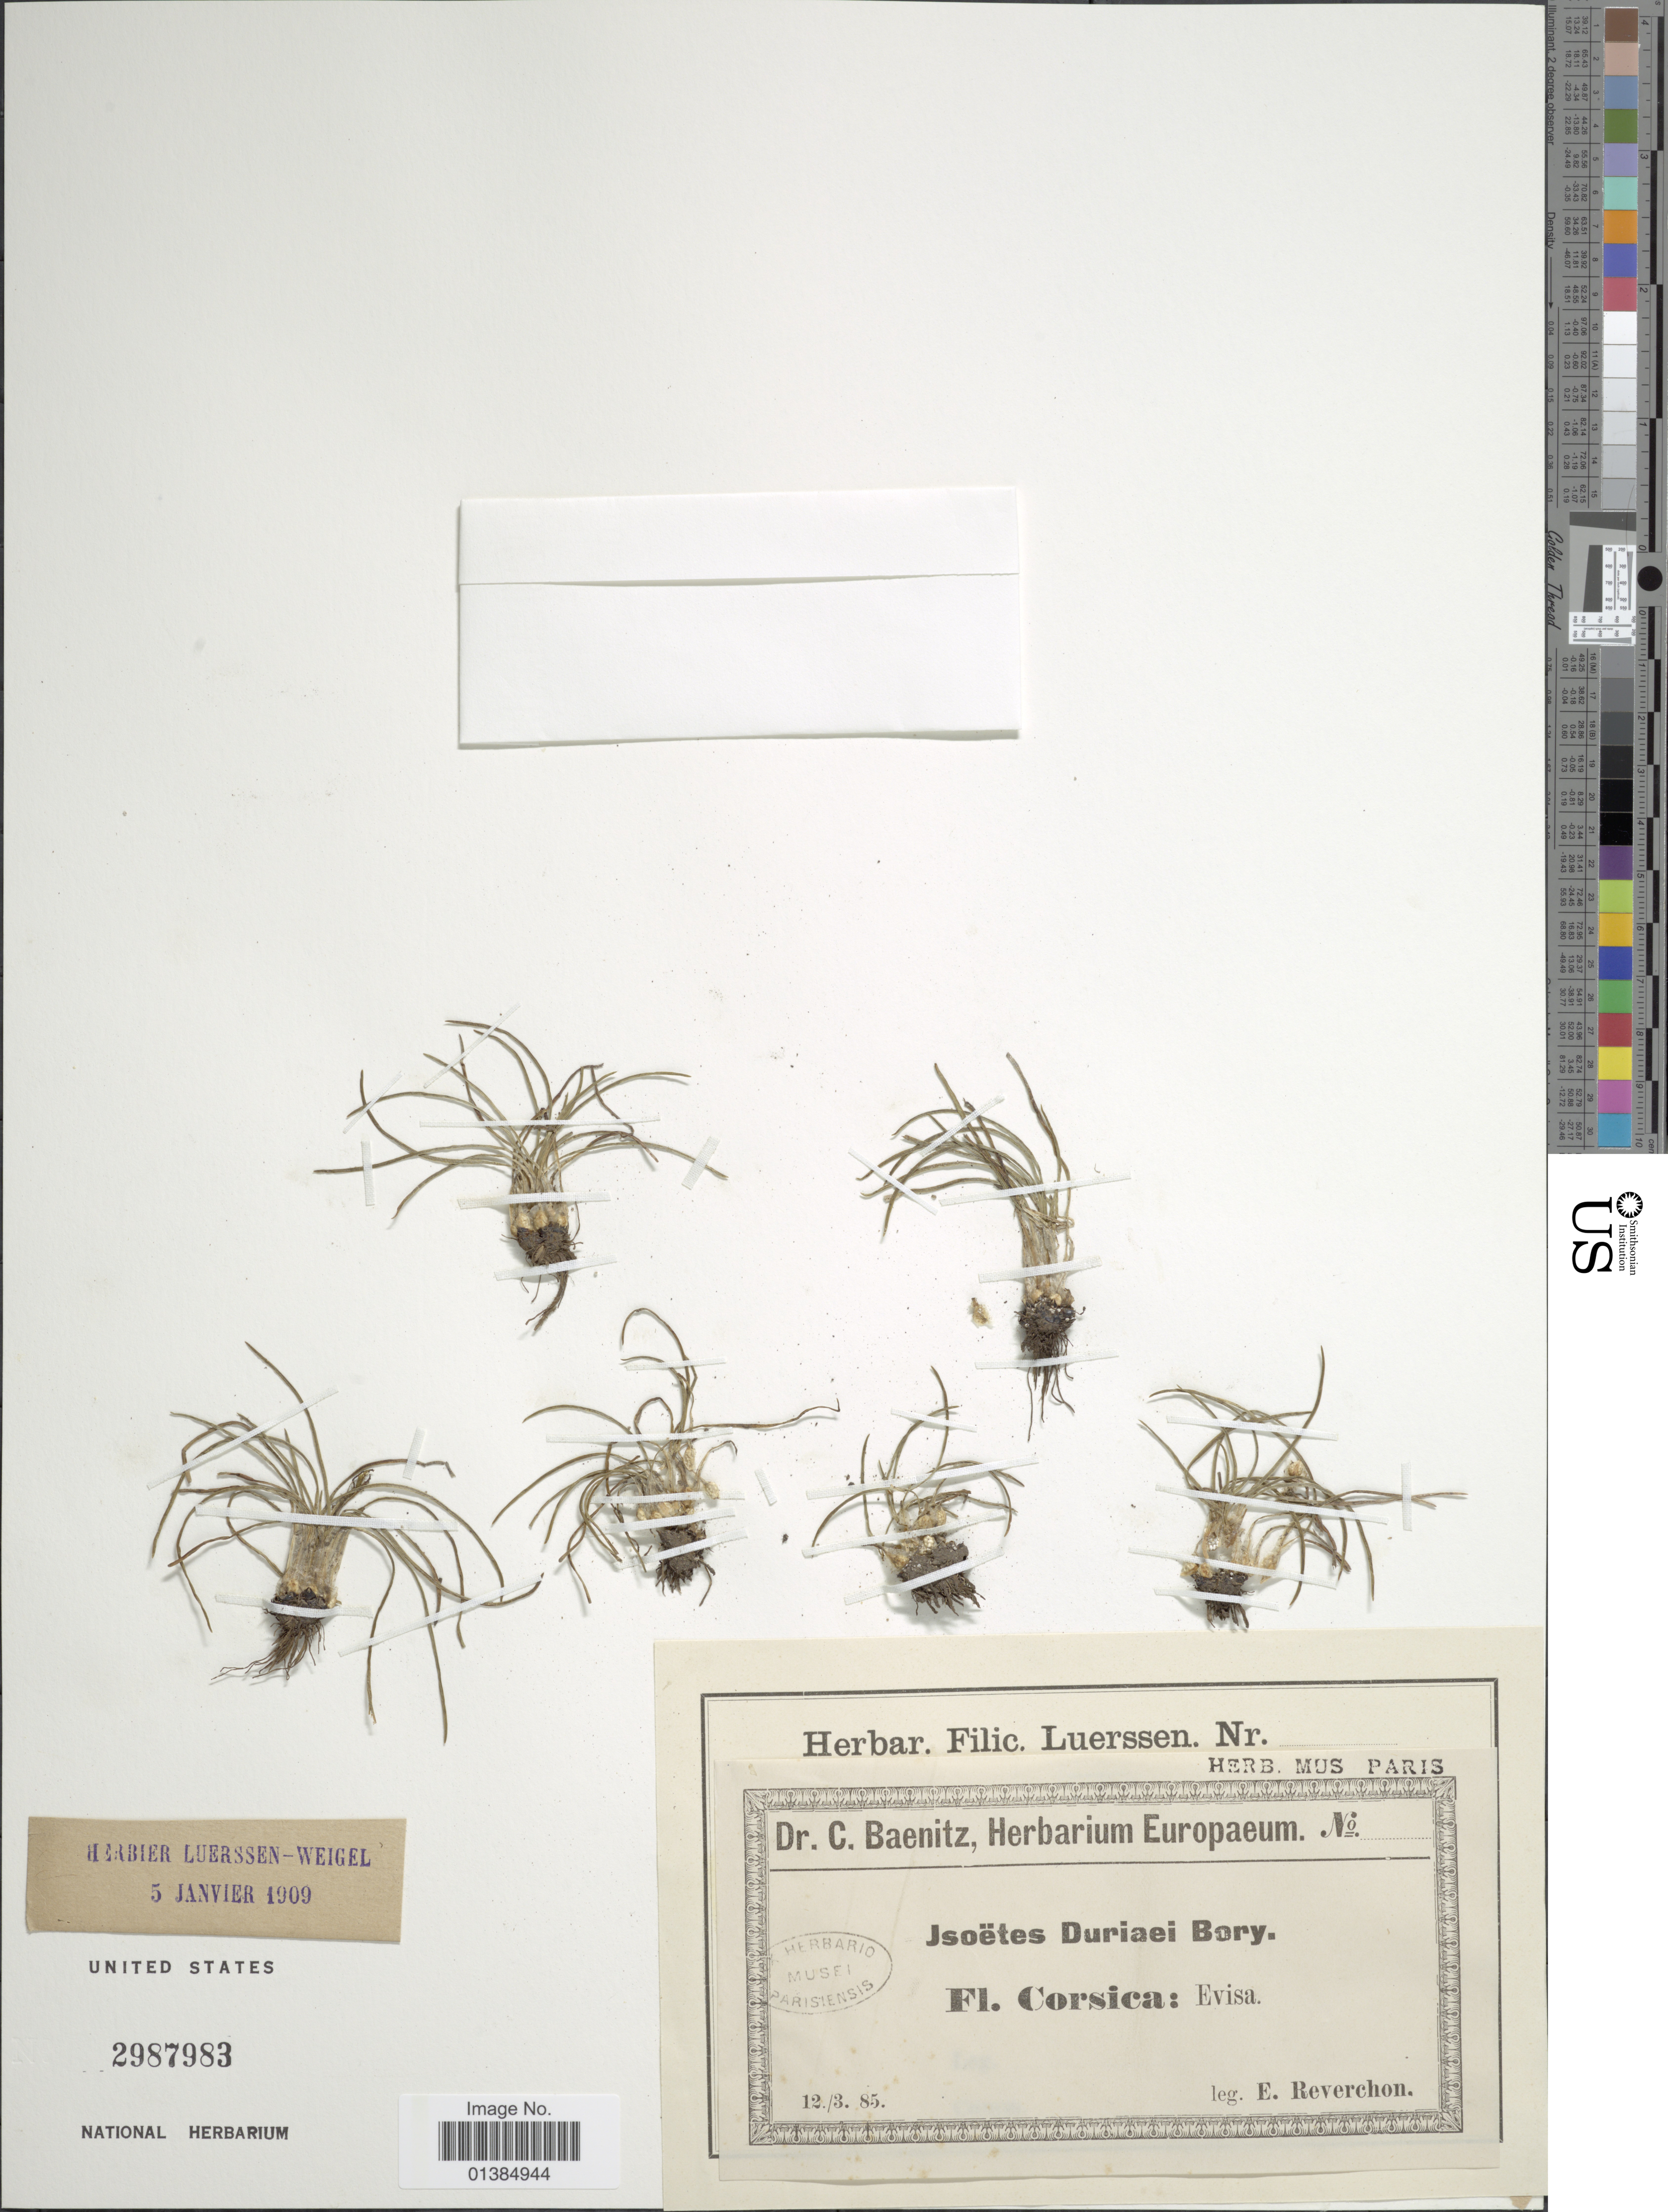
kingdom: Plantae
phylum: Tracheophyta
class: Lycopodiopsida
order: Isoetales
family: Isoetaceae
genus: Isoetes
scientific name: Isoetes duriaei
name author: Bory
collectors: E. Reverchon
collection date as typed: Transcribed d/m/y: 12/3/85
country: France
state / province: Corsica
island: Corse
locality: Evisa.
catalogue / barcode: US 2987983